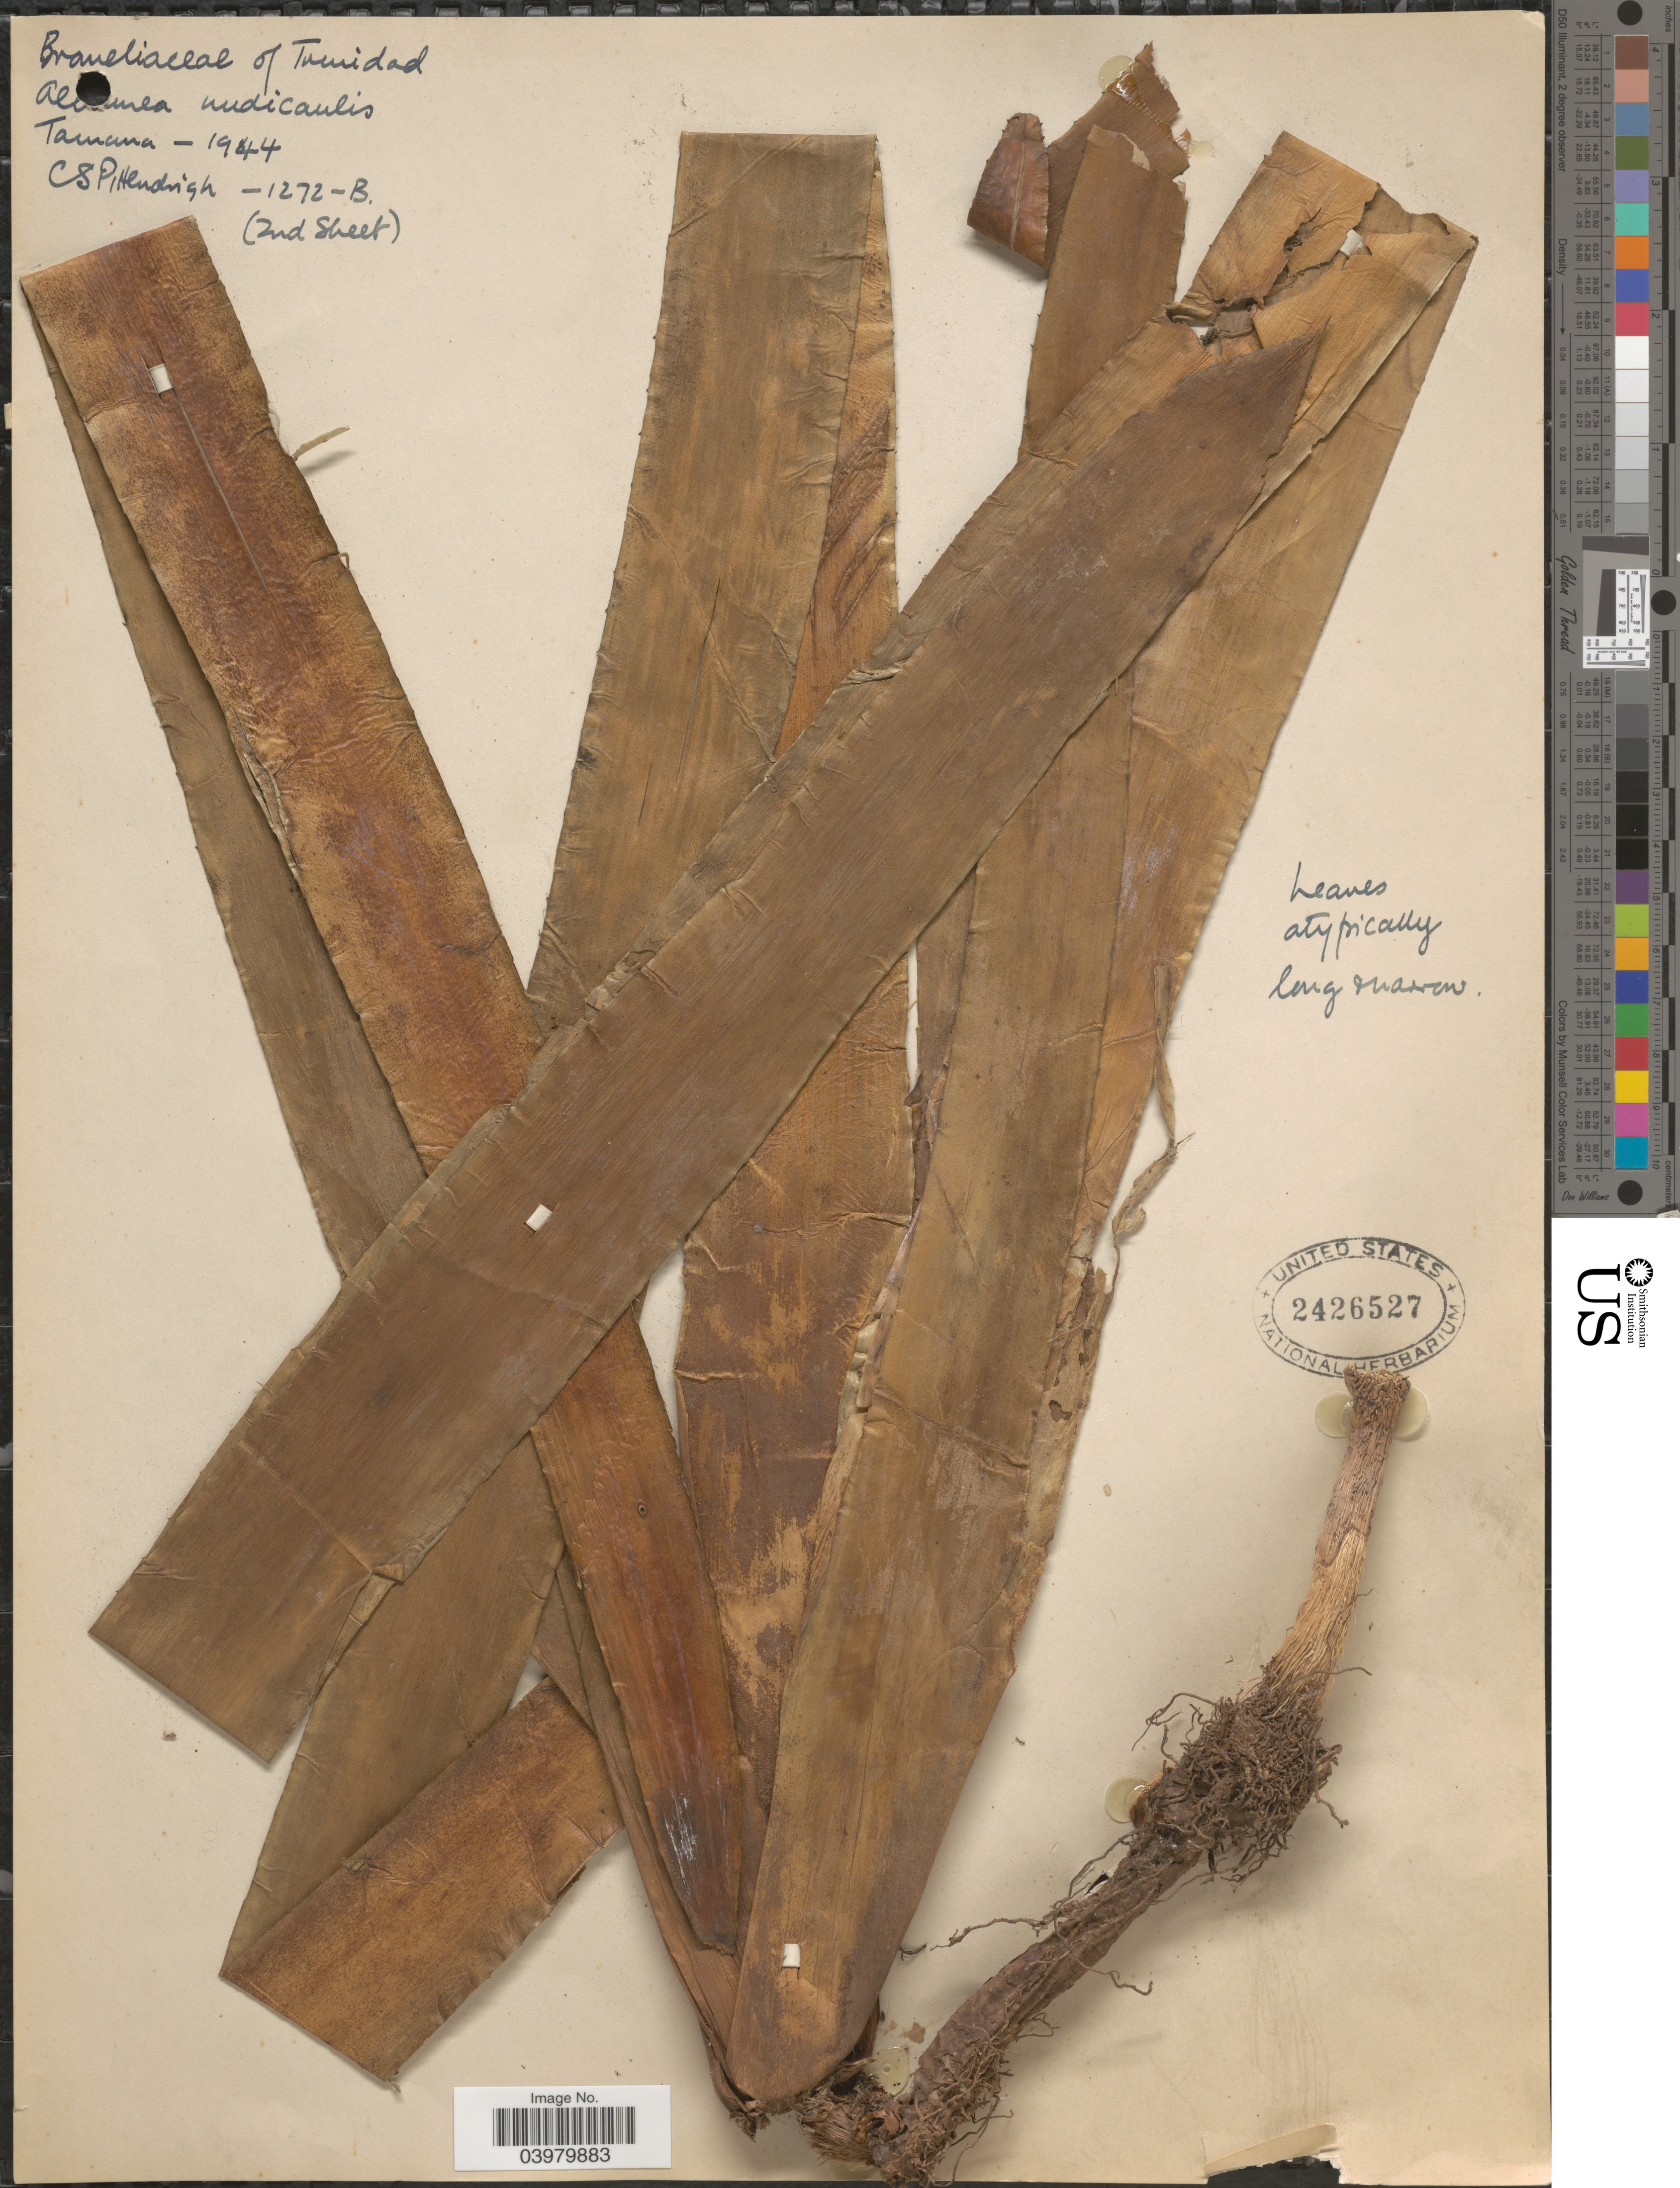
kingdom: Plantae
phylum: Tracheophyta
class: Liliopsida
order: Poales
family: Bromeliaceae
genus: Aechmea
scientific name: Aechmea nudicaulis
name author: (L.) Griseb.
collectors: C. Pittendrigh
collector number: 1272B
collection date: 1944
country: Trinidad and Tobago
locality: Trinidad, Tamana.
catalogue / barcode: US 2426527